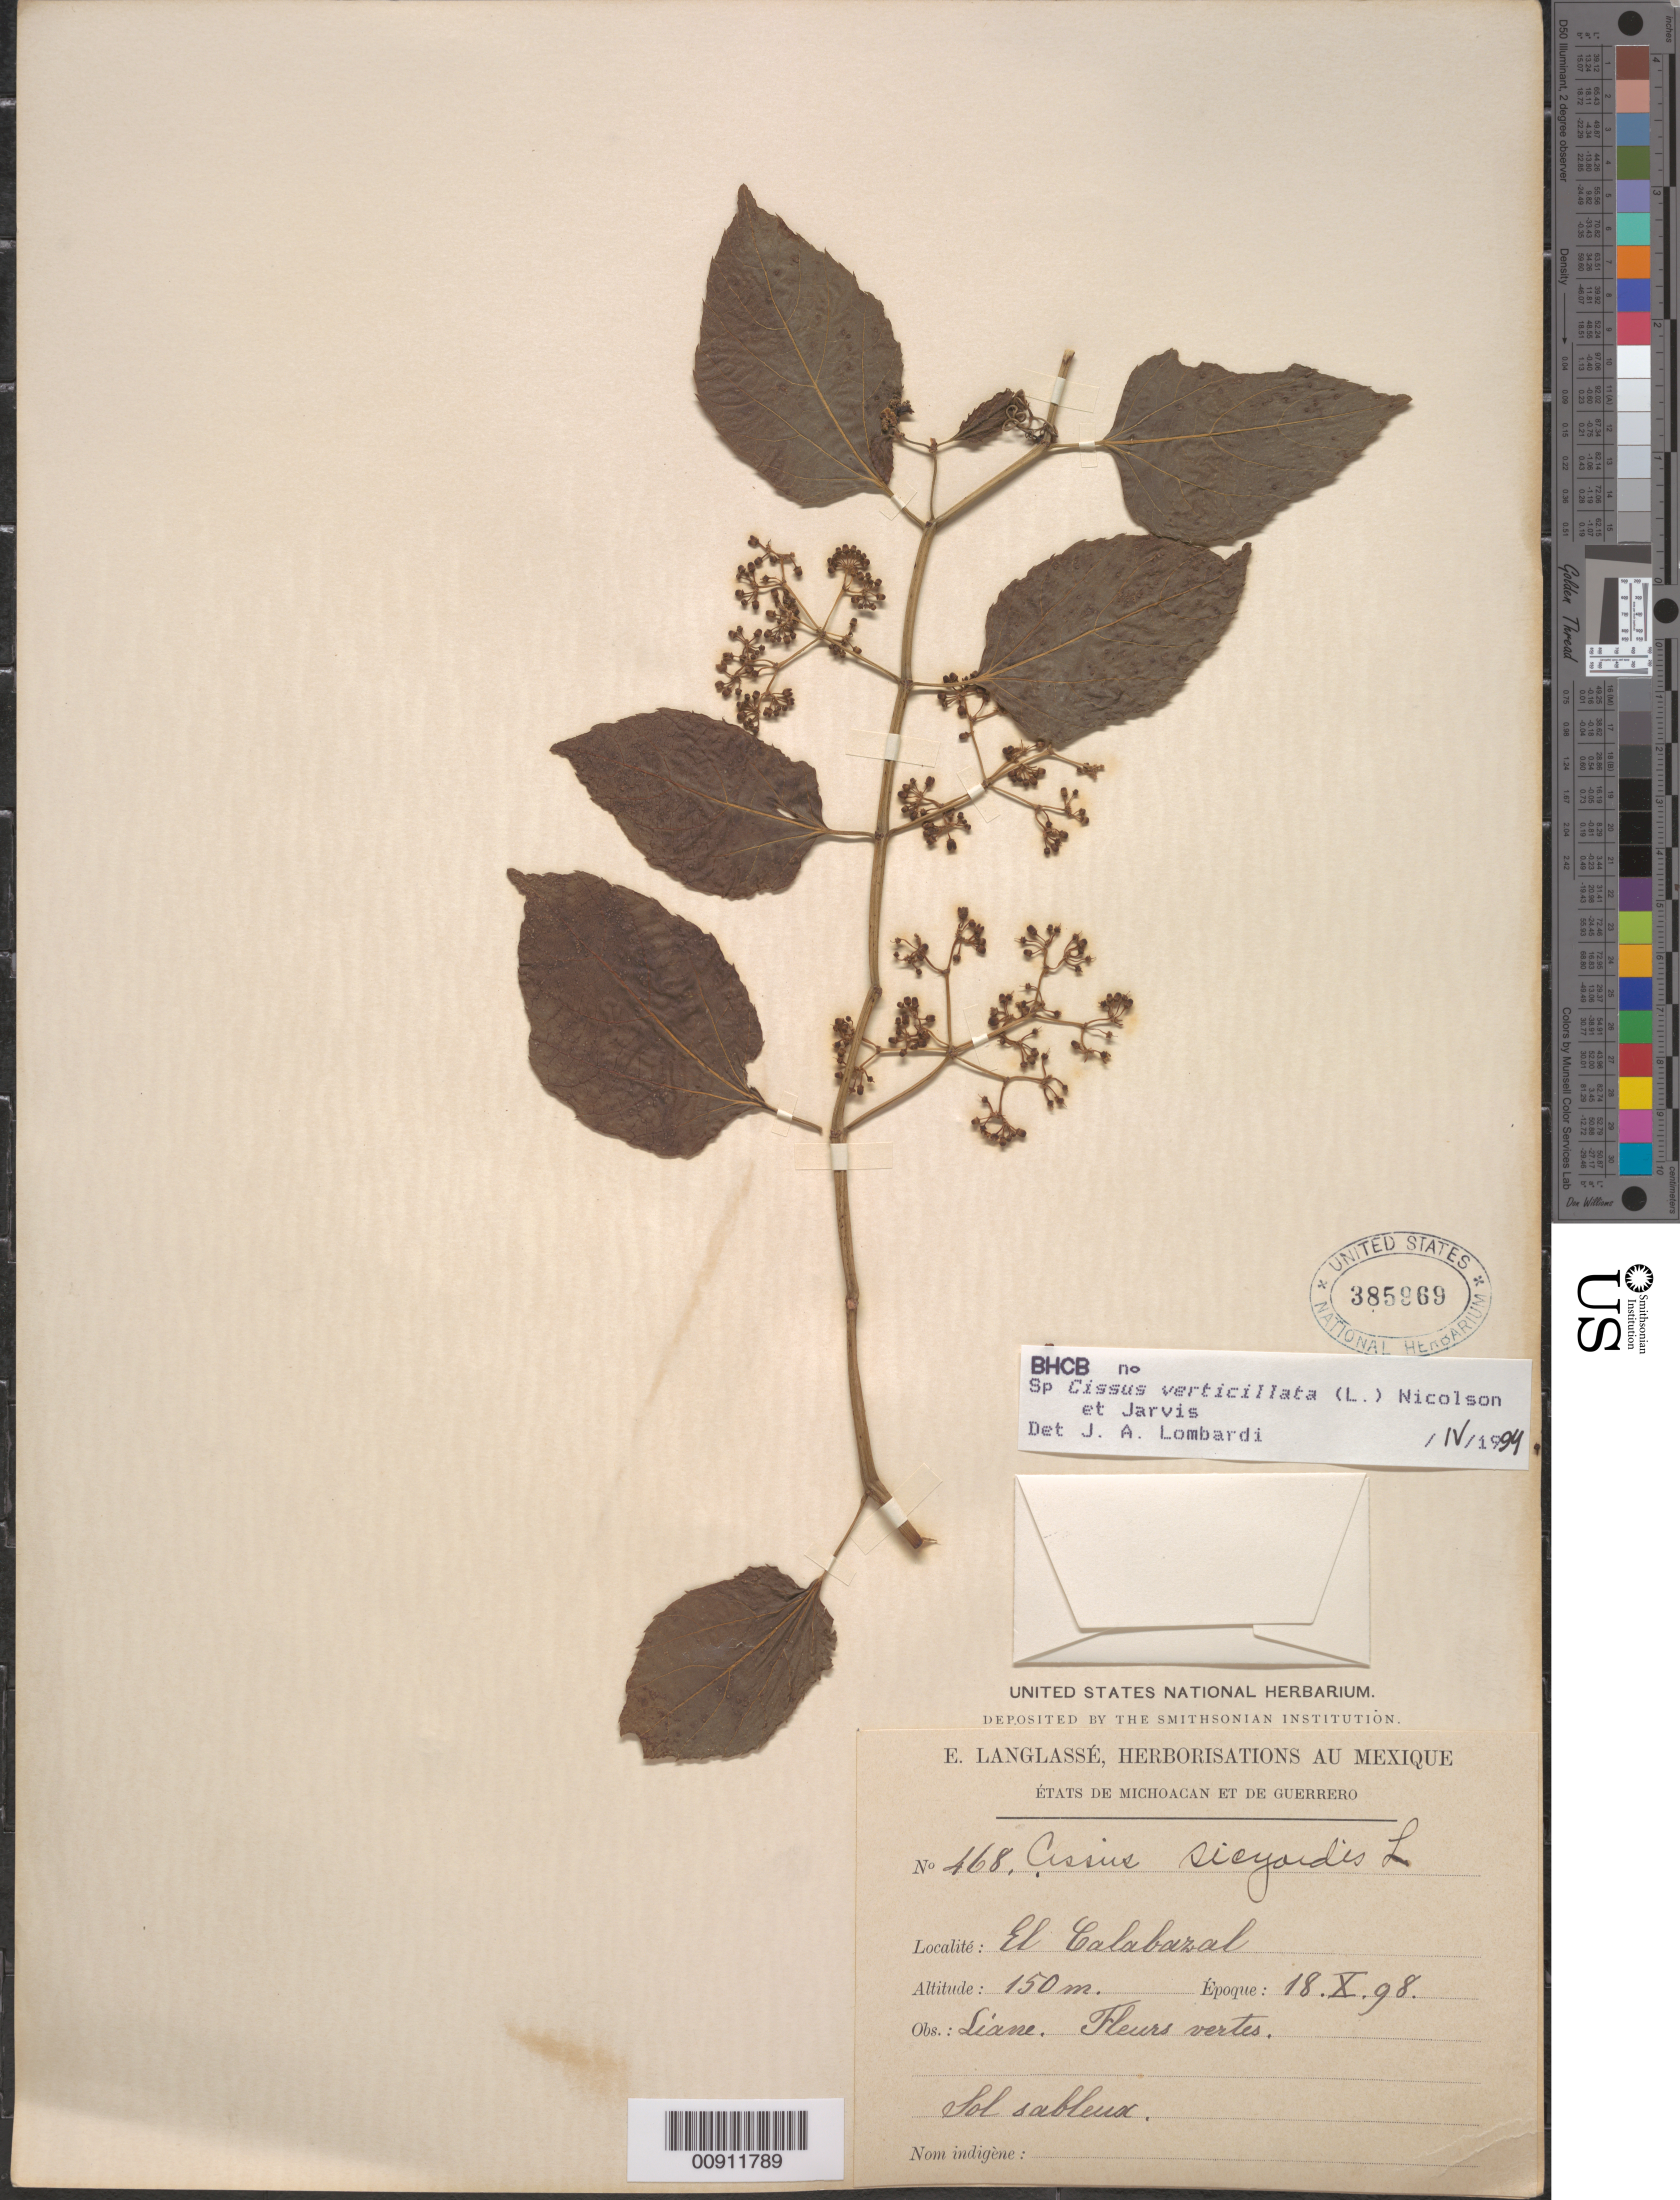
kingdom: Plantae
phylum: Tracheophyta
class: Magnoliopsida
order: Vitales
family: Vitaceae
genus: Cissus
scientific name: Cissus verticillata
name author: (L.) Nicolson & C.E. Jarvis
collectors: E. Langlassé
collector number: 468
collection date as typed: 18 Oct 1898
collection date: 1898-10-18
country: Mexico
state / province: Guerrero / Michoacán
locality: El Calabazal. États de Michoacán et de Guerrero.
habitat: Sol sableux.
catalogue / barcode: US 385969